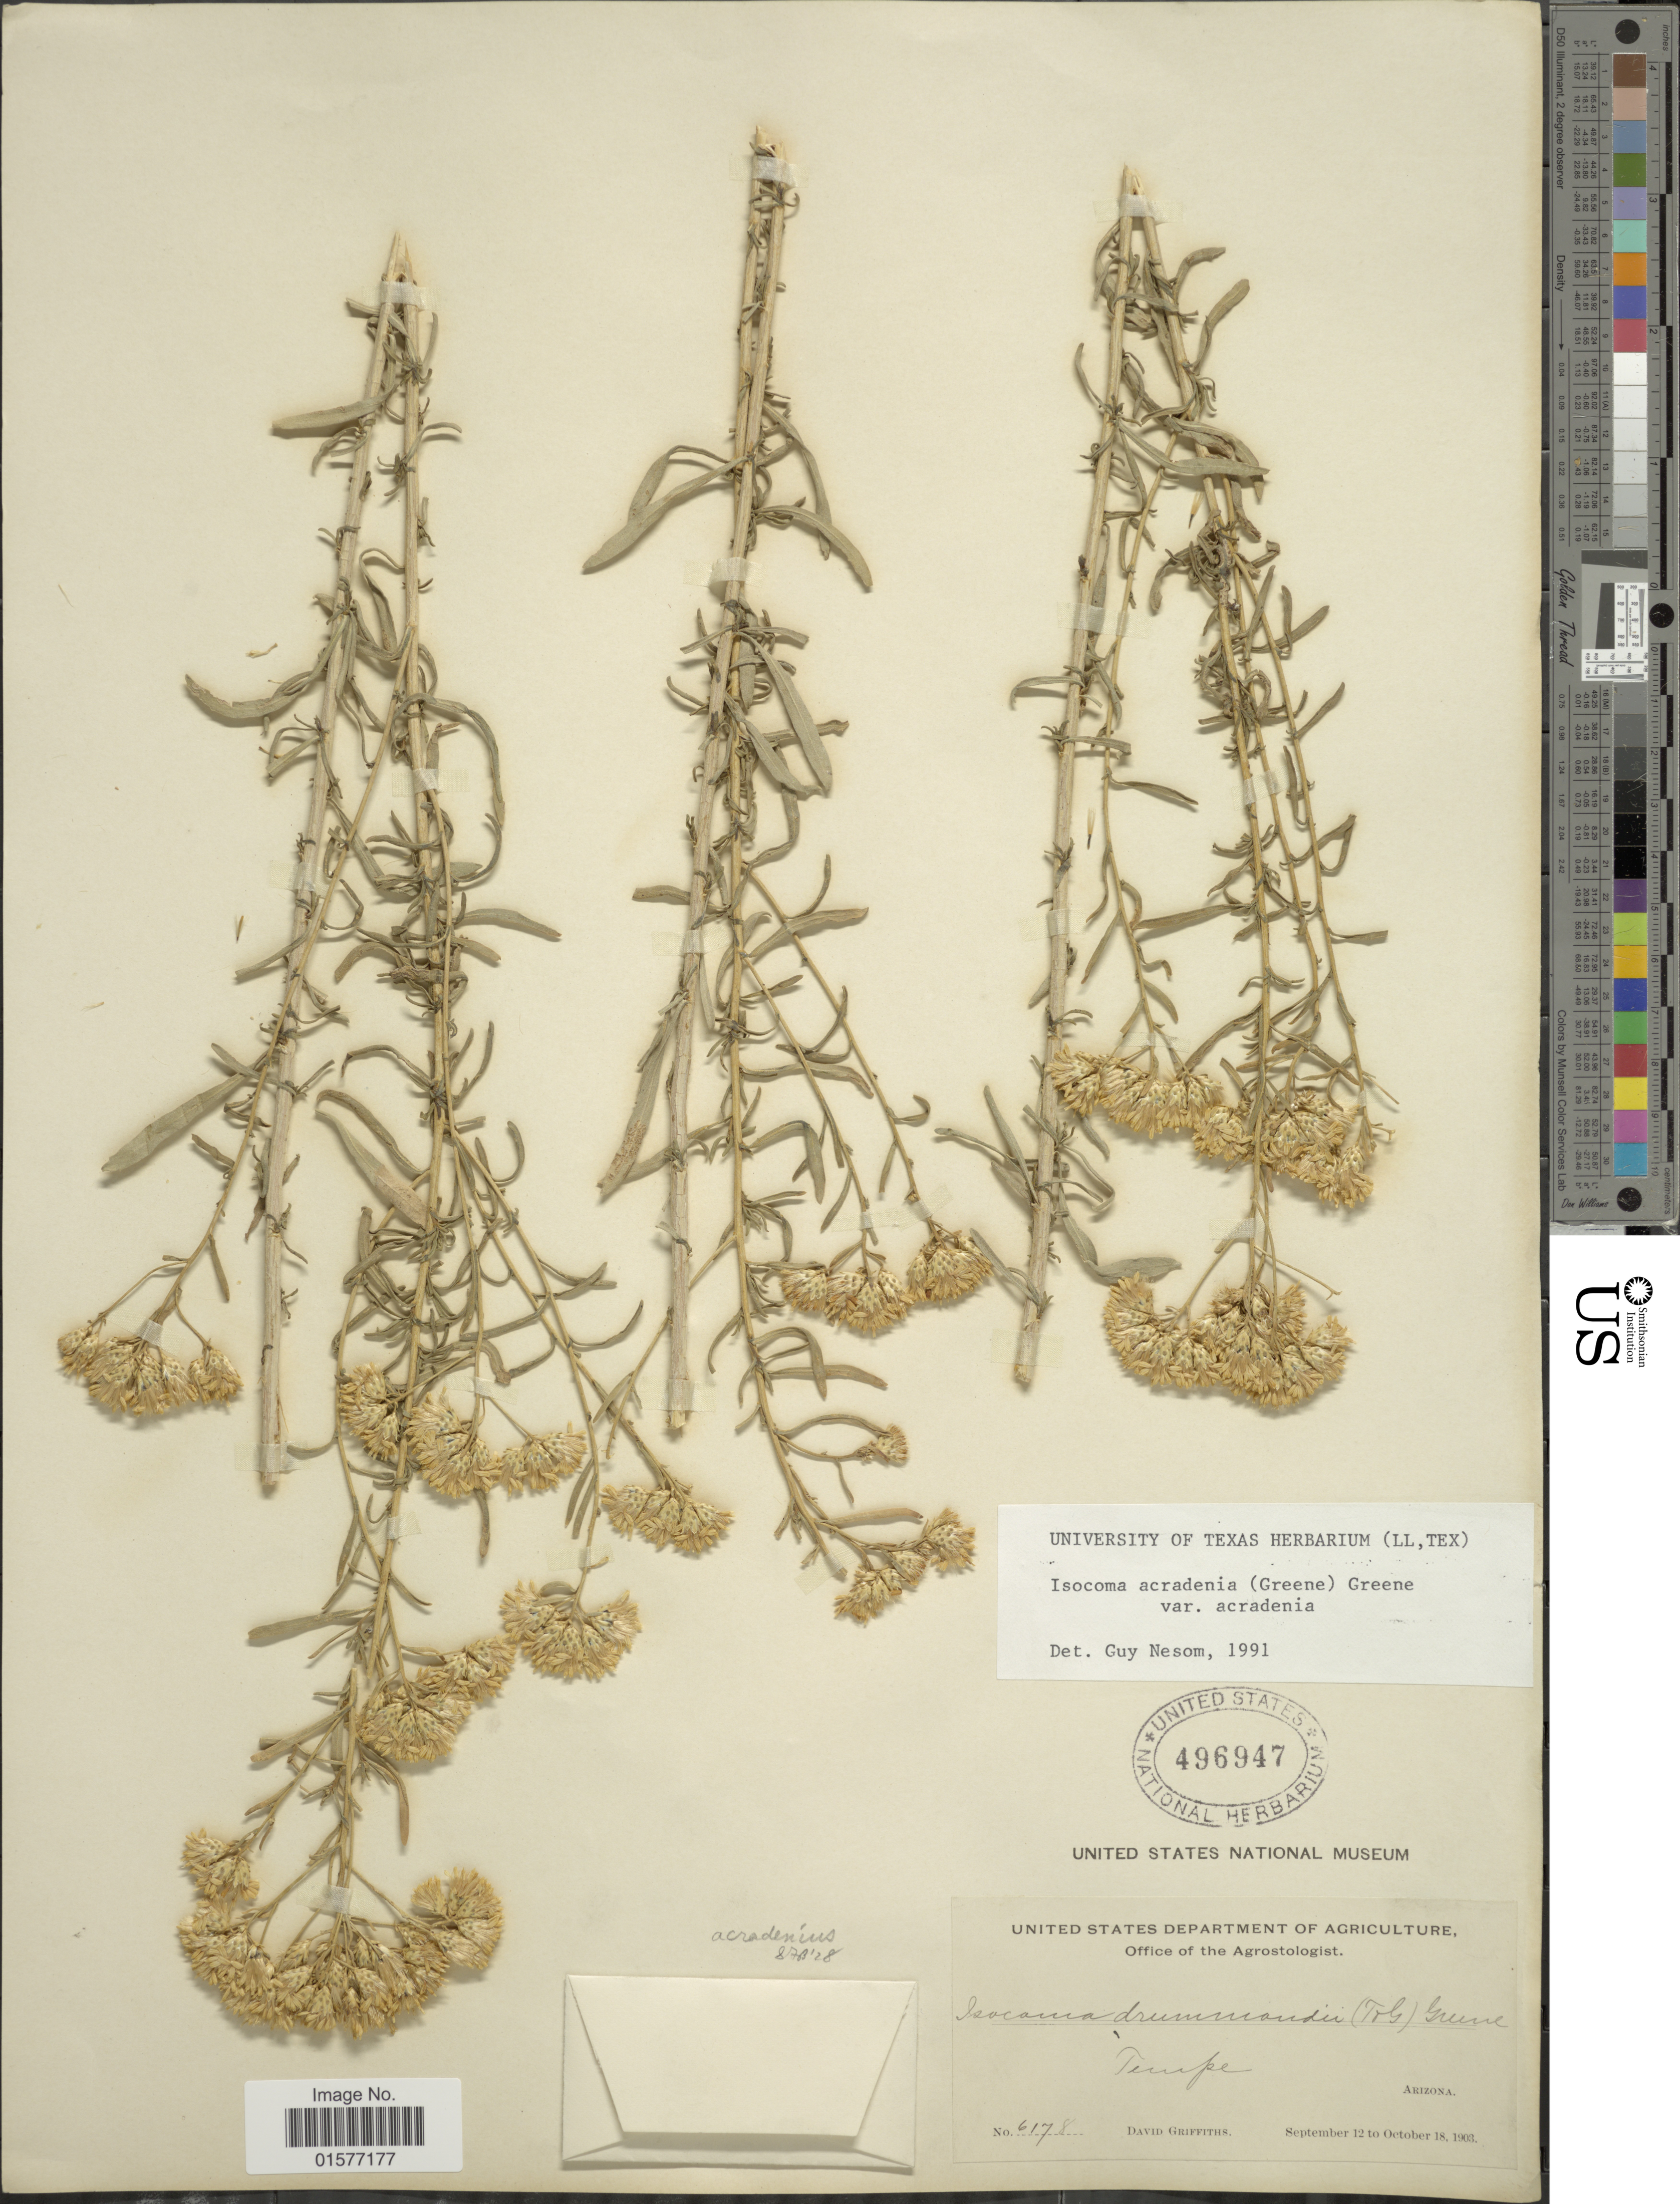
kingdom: Plantae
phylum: Tracheophyta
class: Magnoliopsida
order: Asterales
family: Asteraceae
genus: Isocoma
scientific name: Isocoma acradenia var. acradenia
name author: (Greene) Greene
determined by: Urbatsch, Lowell E., Curator (LSU), Louisiana State University (UNITED STATES)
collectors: D. Griffiths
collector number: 6178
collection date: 1903-09-12/1903-10-18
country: United States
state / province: Arizona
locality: Tempe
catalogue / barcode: US 496947